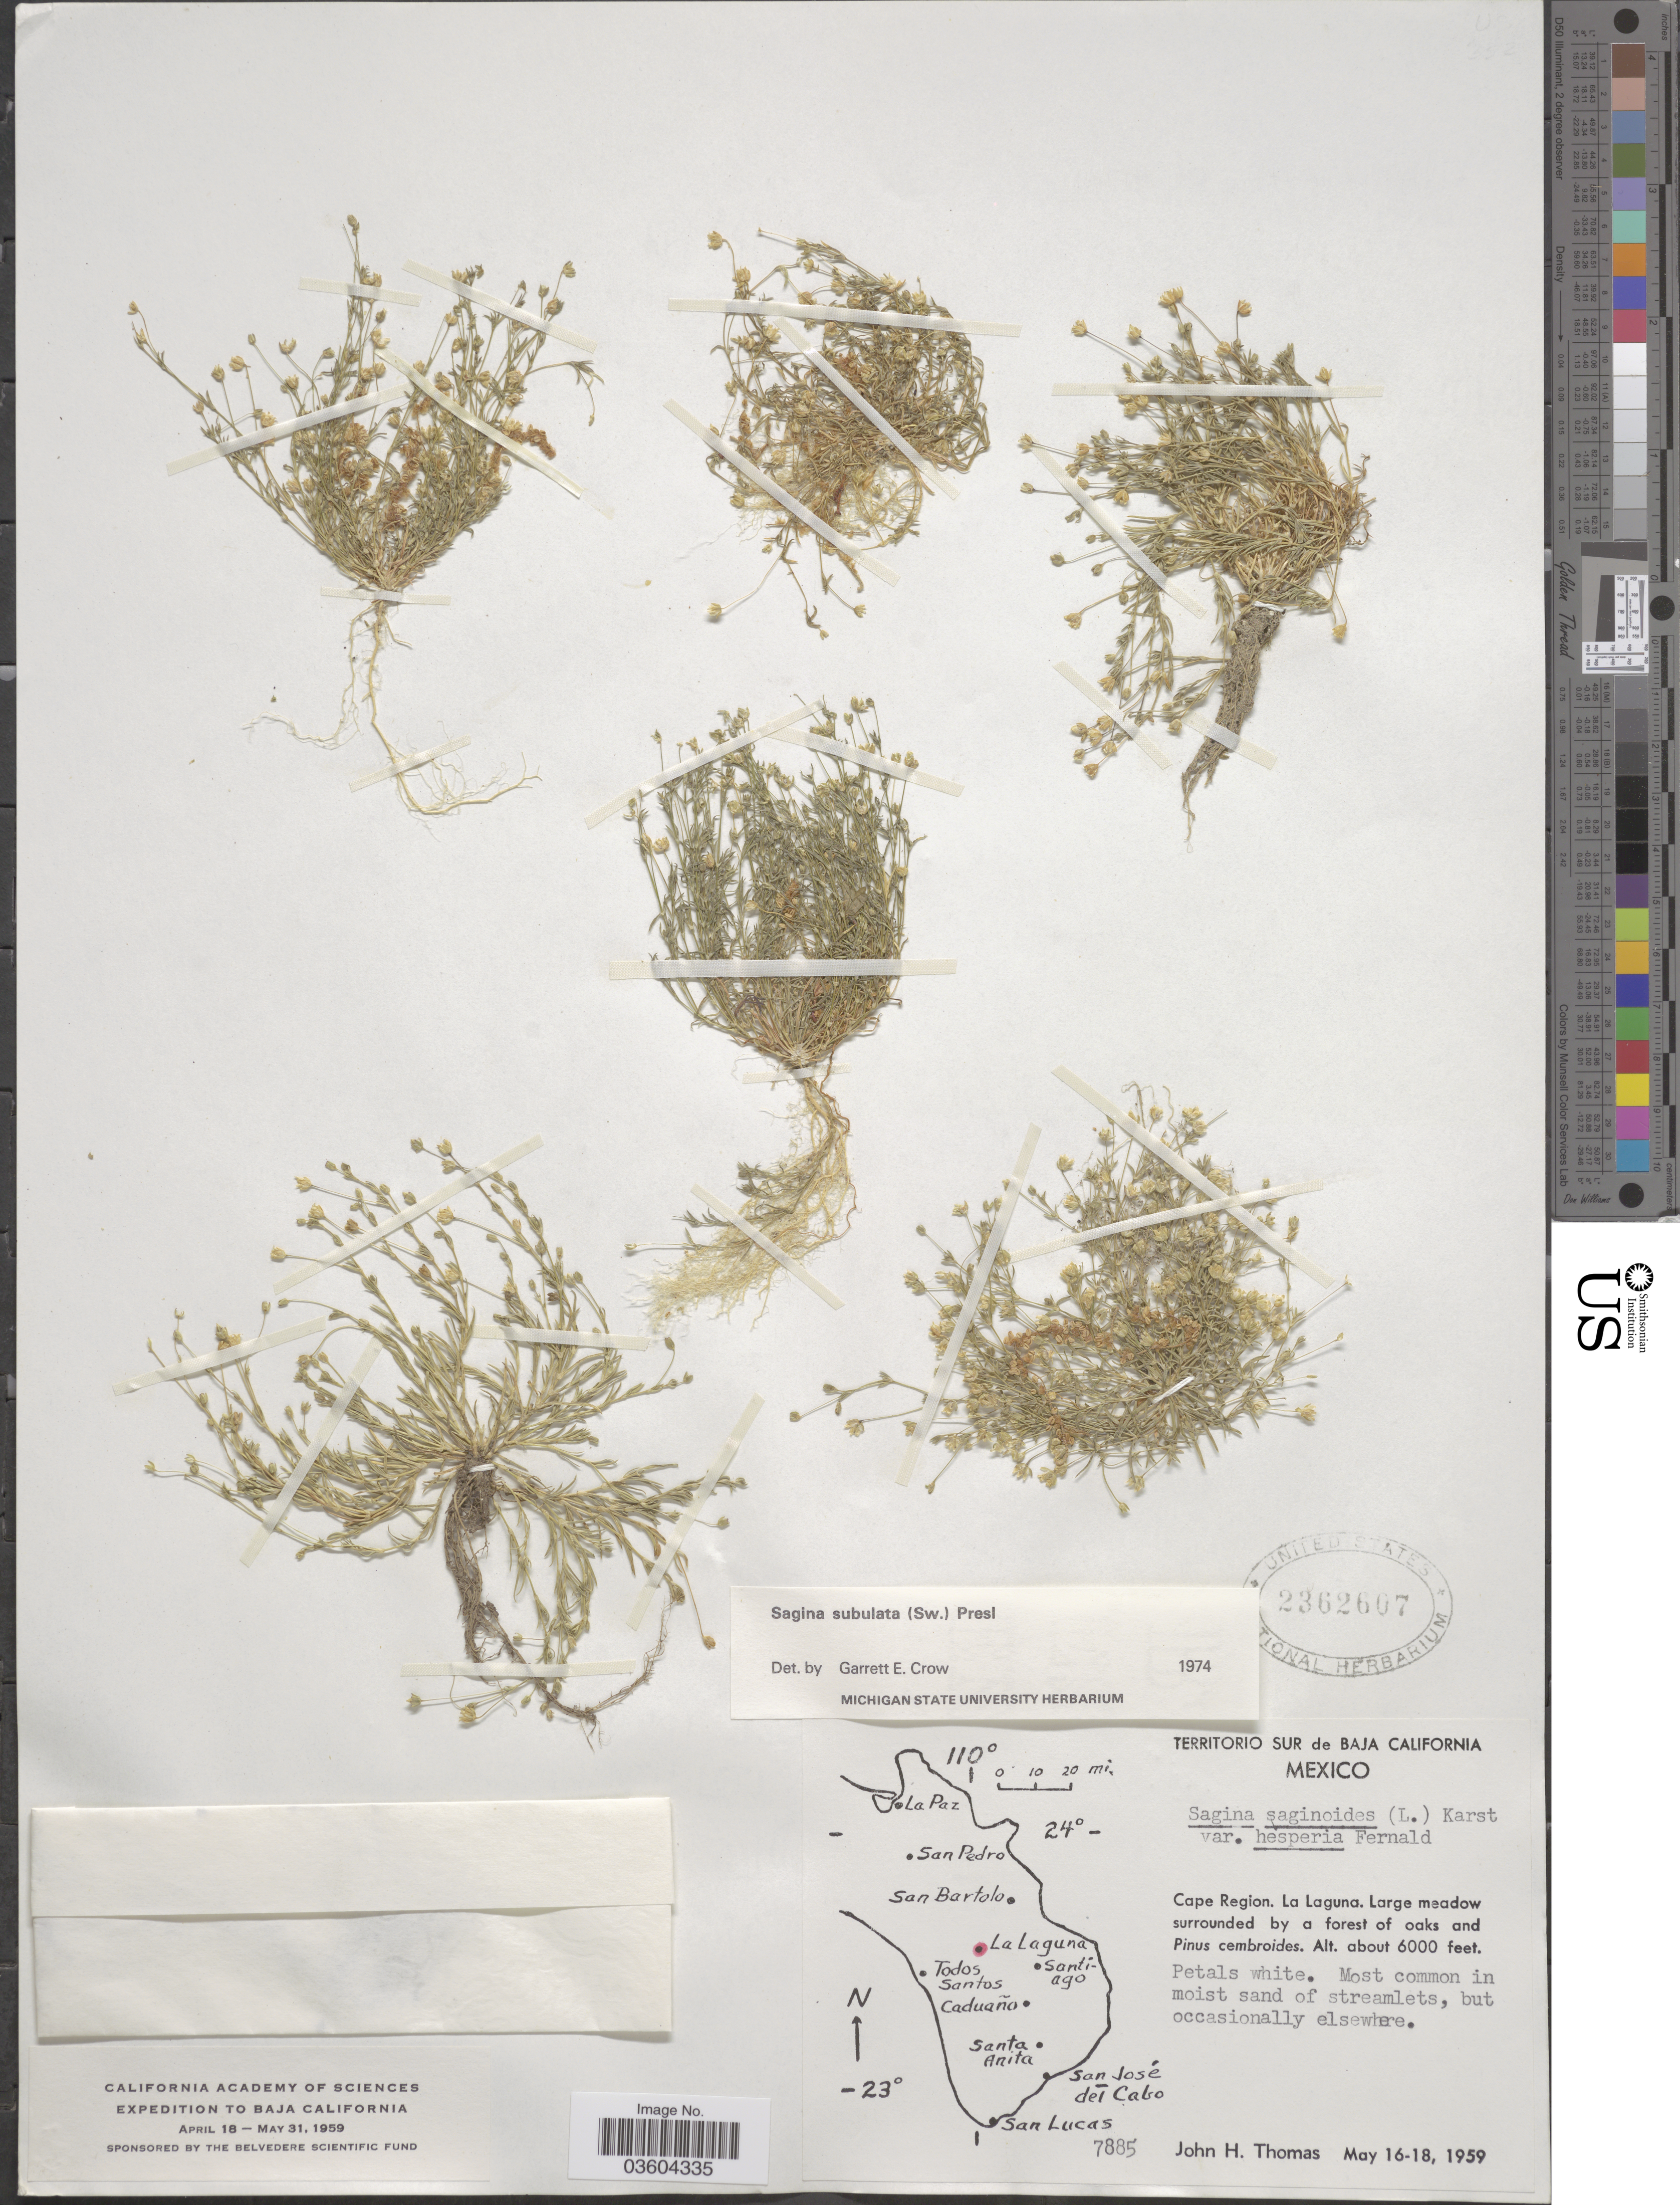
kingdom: Plantae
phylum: Tracheophyta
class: Magnoliopsida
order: Caryophyllales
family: Caryophyllaceae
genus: Sagina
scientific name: Sagina subulata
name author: (Sw.) C. Presl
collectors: J. H. Thomas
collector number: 7885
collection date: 1959-05-16/1959-05-18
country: Mexico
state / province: Baja California Sur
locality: Territorio Sur de Baja California. Cape Region. La Laguna.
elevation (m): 1829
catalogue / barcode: US 2362667